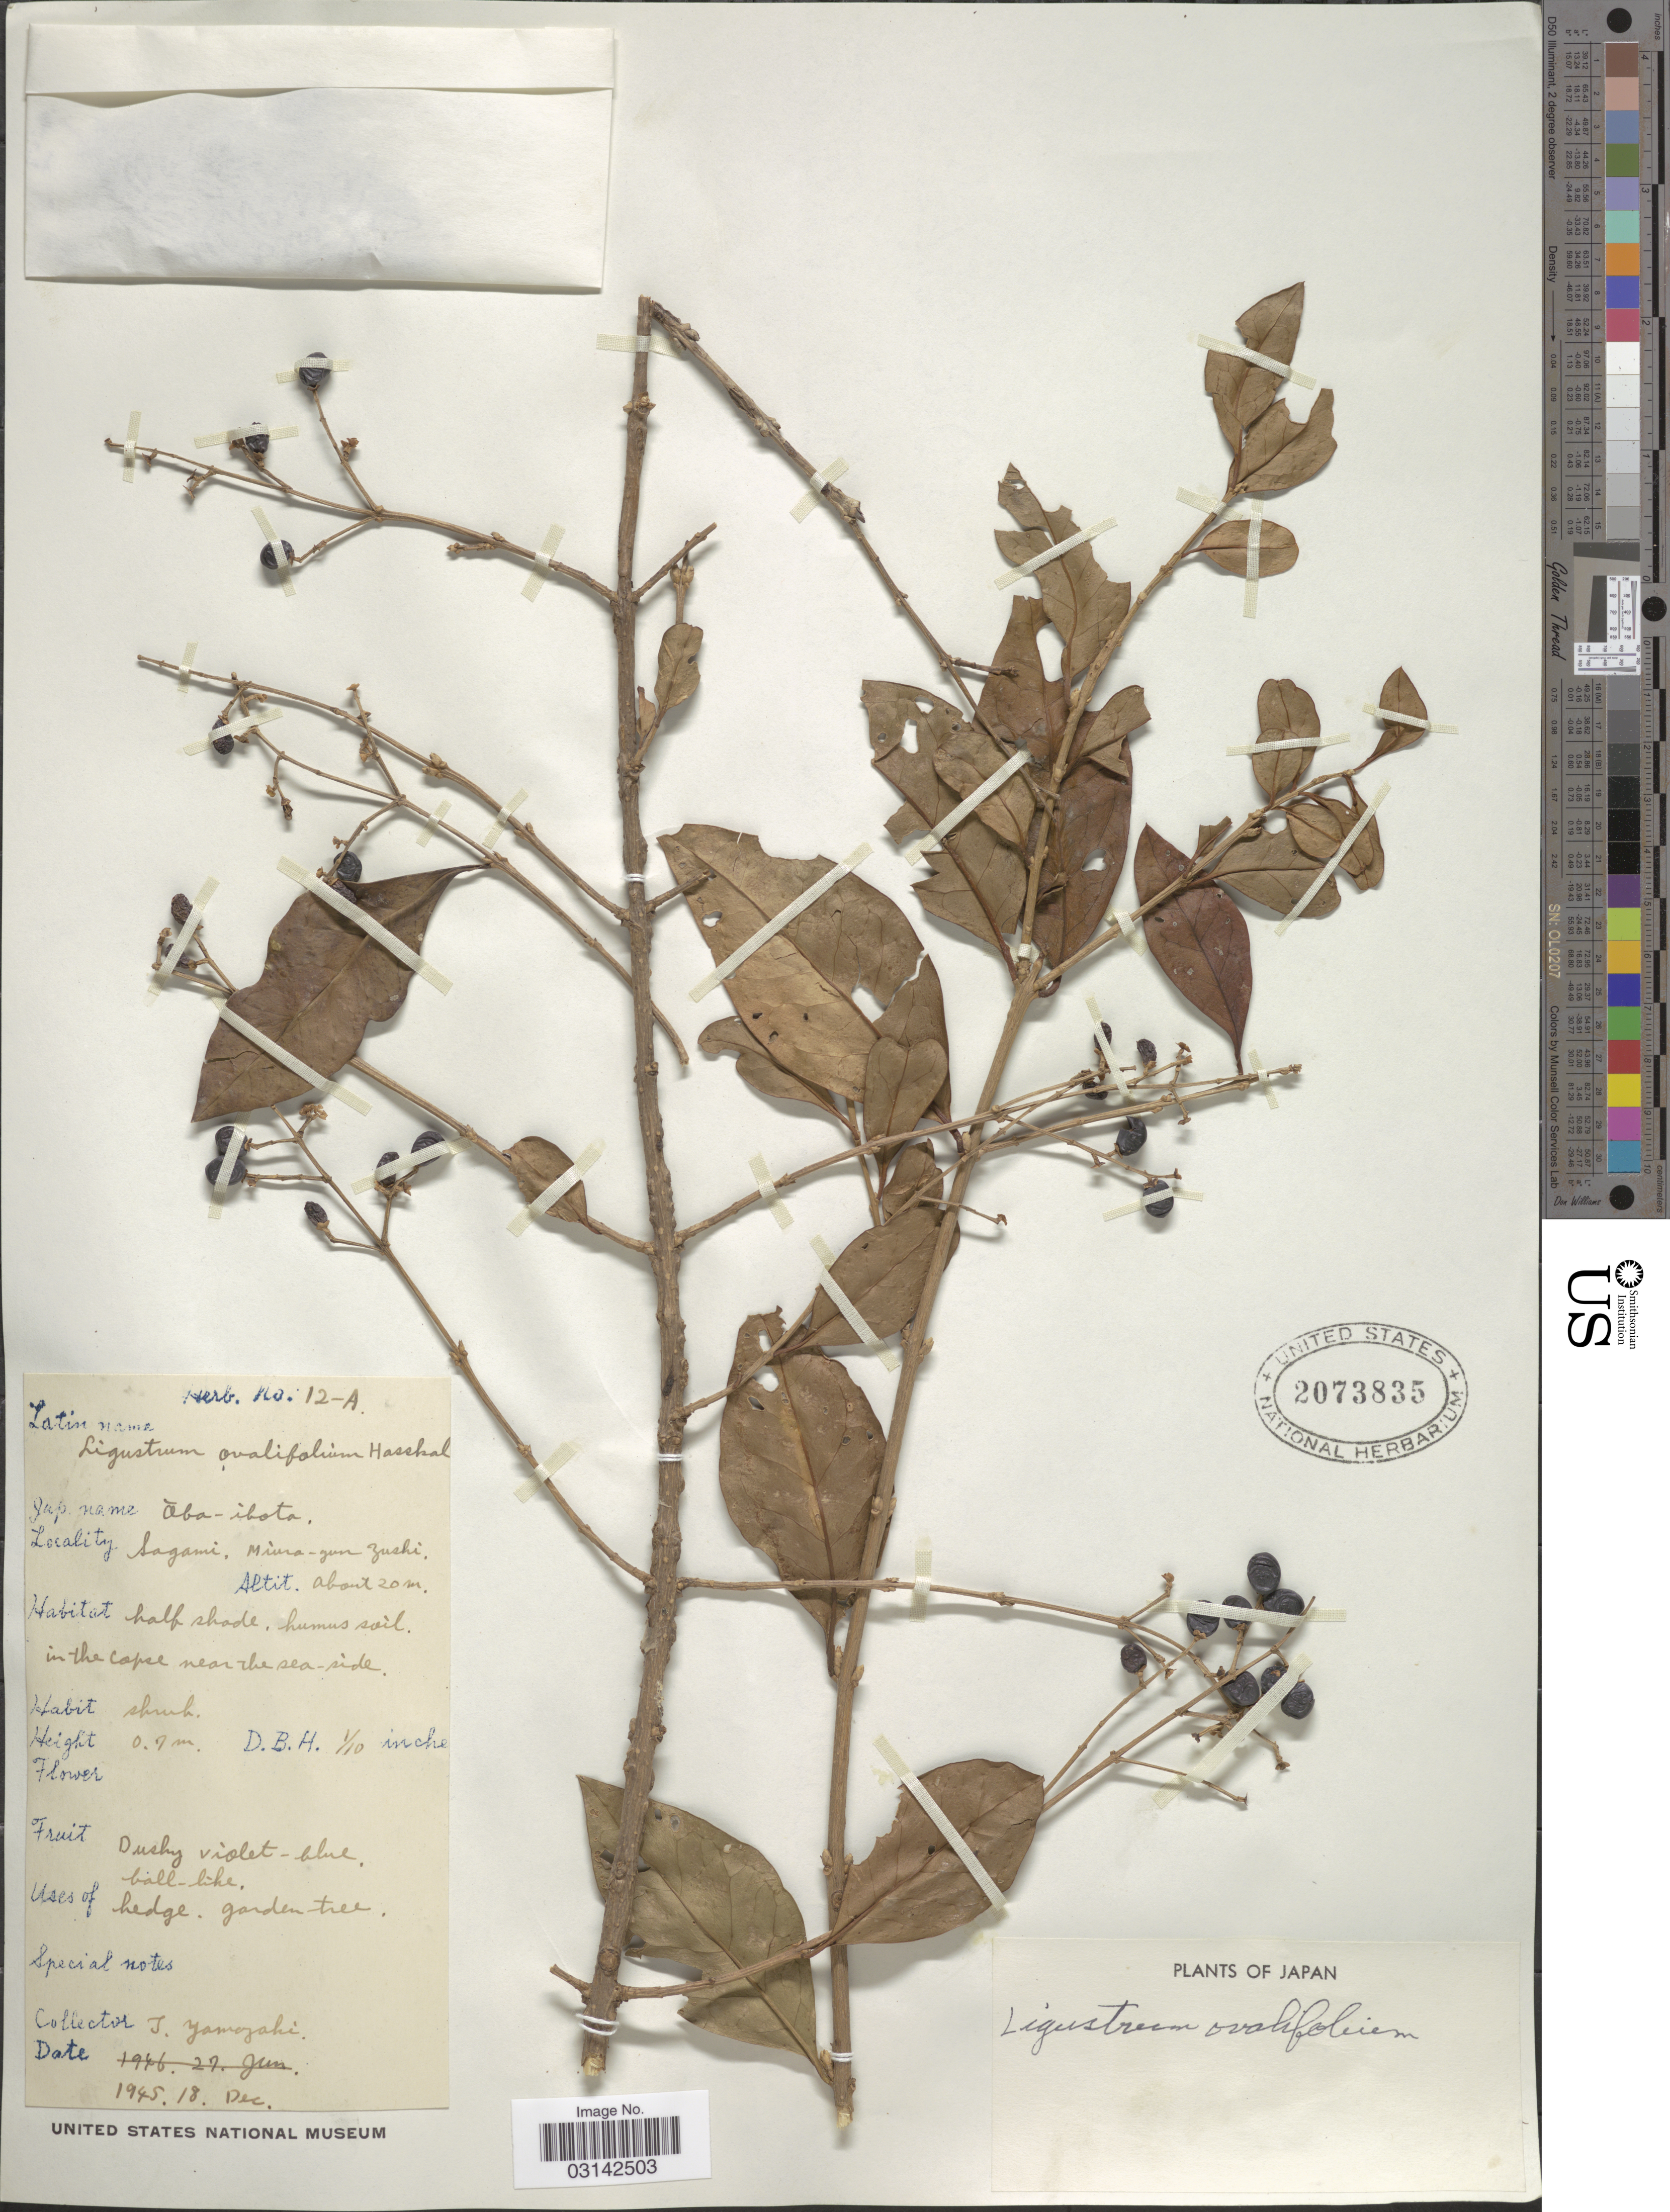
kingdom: Plantae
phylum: Tracheophyta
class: Magnoliopsida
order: Lamiales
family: Oleaceae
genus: Ligustrum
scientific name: Ligustrum ovalifolium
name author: Hassk.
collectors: T. Yamazaki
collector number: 12-A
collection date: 1945-12-18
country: Japan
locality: Sagami, Miura-gun Zushi.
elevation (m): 20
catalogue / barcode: US 2073835